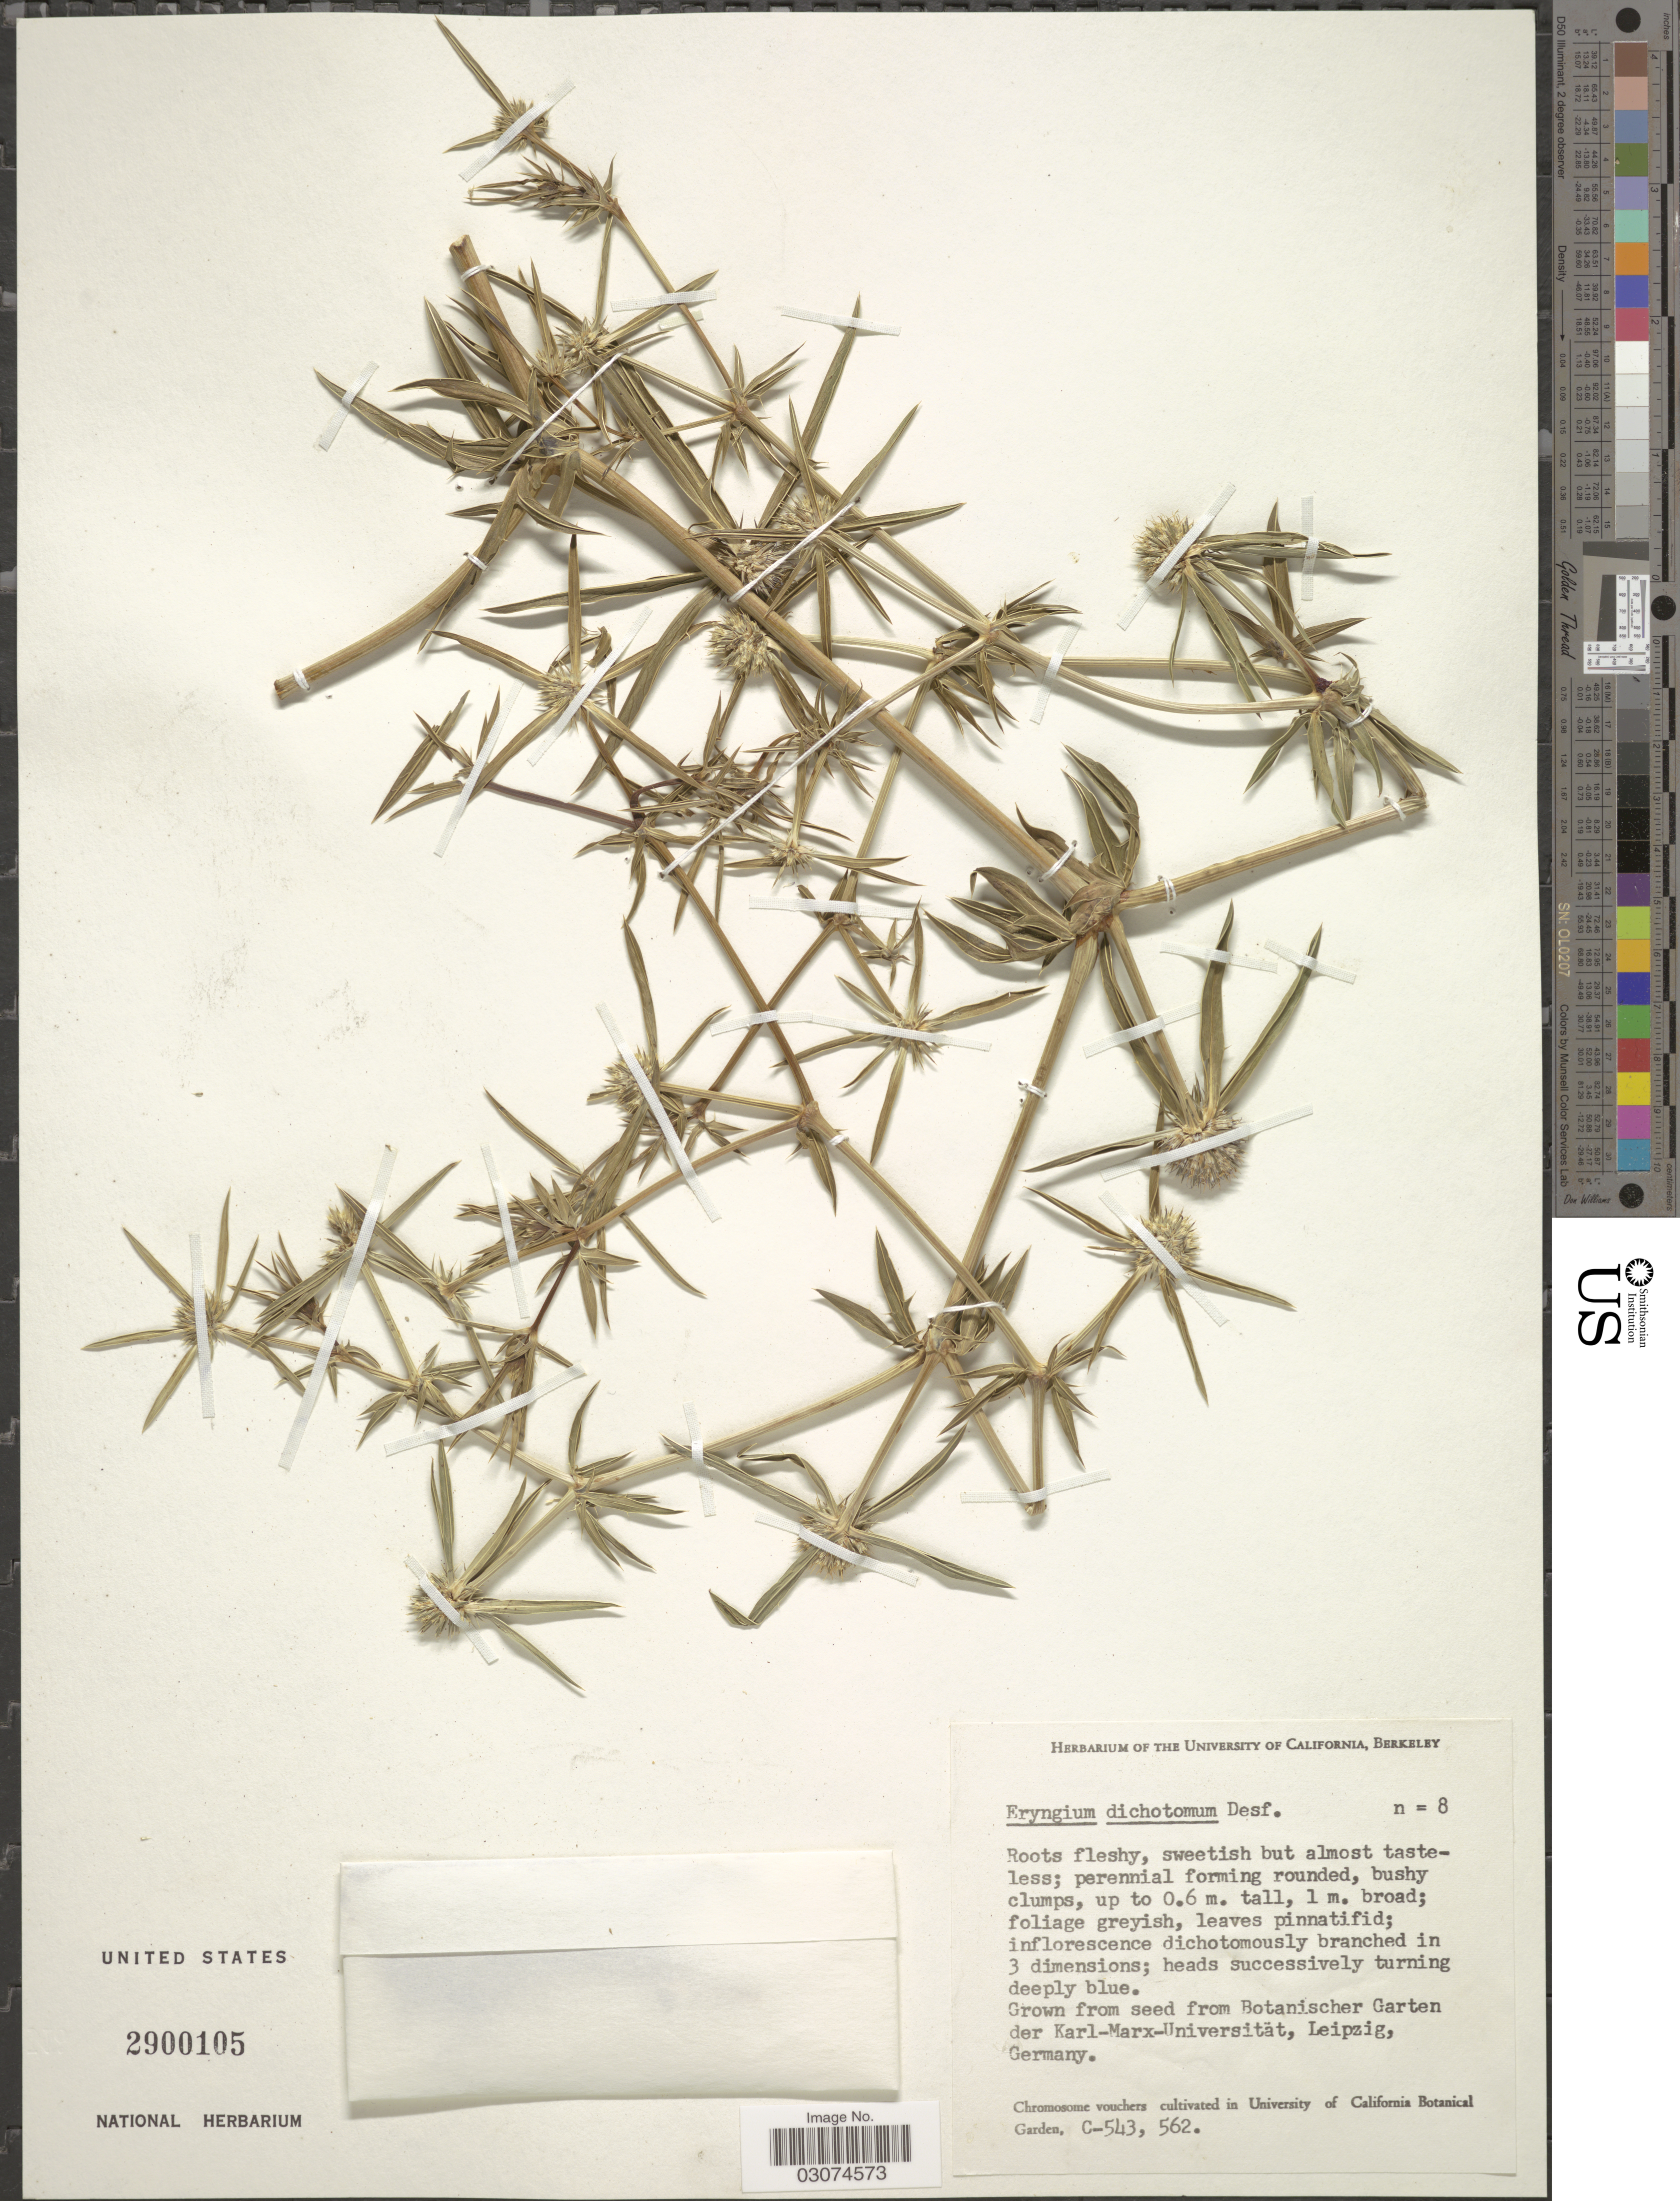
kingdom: Plantae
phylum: Tracheophyta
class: Magnoliopsida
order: Apiales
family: Apiaceae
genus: Eryngium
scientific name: Eryngium dichotomum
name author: Desf.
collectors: ex herb. Univ. of California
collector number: C-543, 562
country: United States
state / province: California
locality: University of California Botanical Garden.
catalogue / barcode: US 2900105